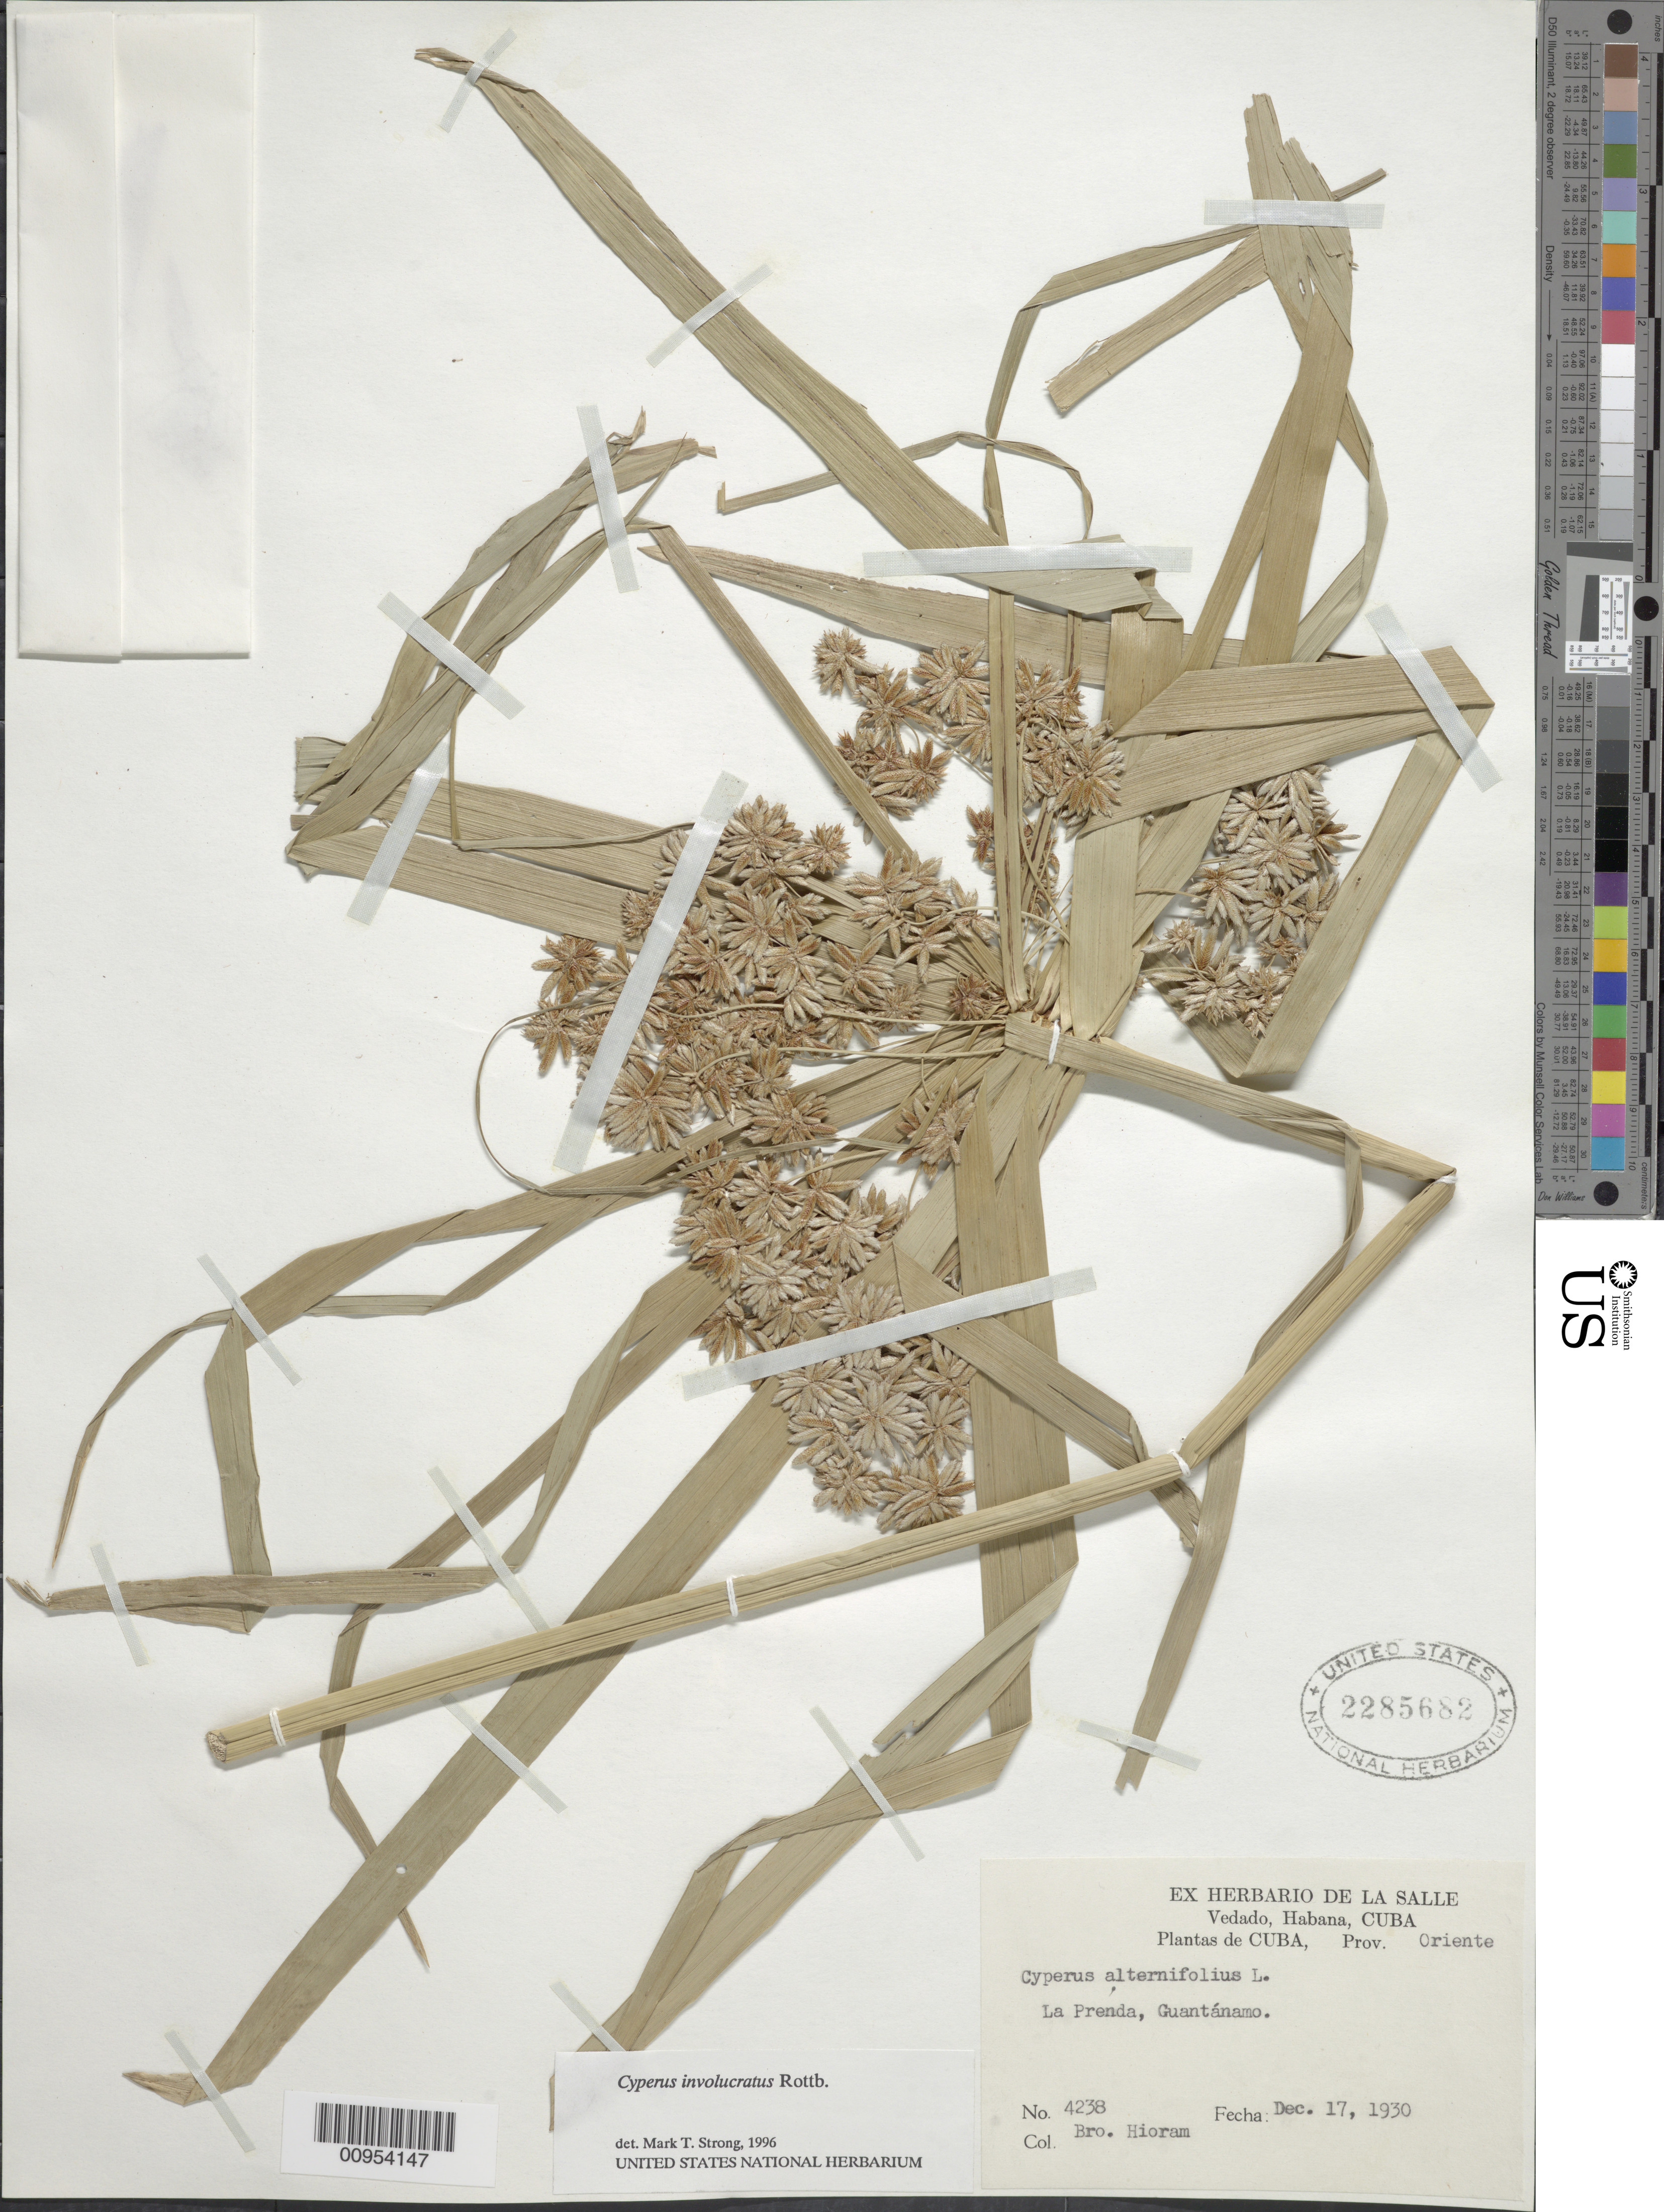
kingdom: Plantae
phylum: Tracheophyta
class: Liliopsida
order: Poales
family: Cyperaceae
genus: Cyperus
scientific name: Cyperus involucratus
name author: Rottb.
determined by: Strong, M. T., (US), Smithsonian Institution - National Museum of Natural History (UNITED STATES)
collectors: Bro. Hioram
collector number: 4238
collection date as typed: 17 Dec 1930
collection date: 1930-12-17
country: Cuba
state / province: Guantanamo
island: Cuba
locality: La Prenda, Guantánamo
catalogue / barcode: US 2285682